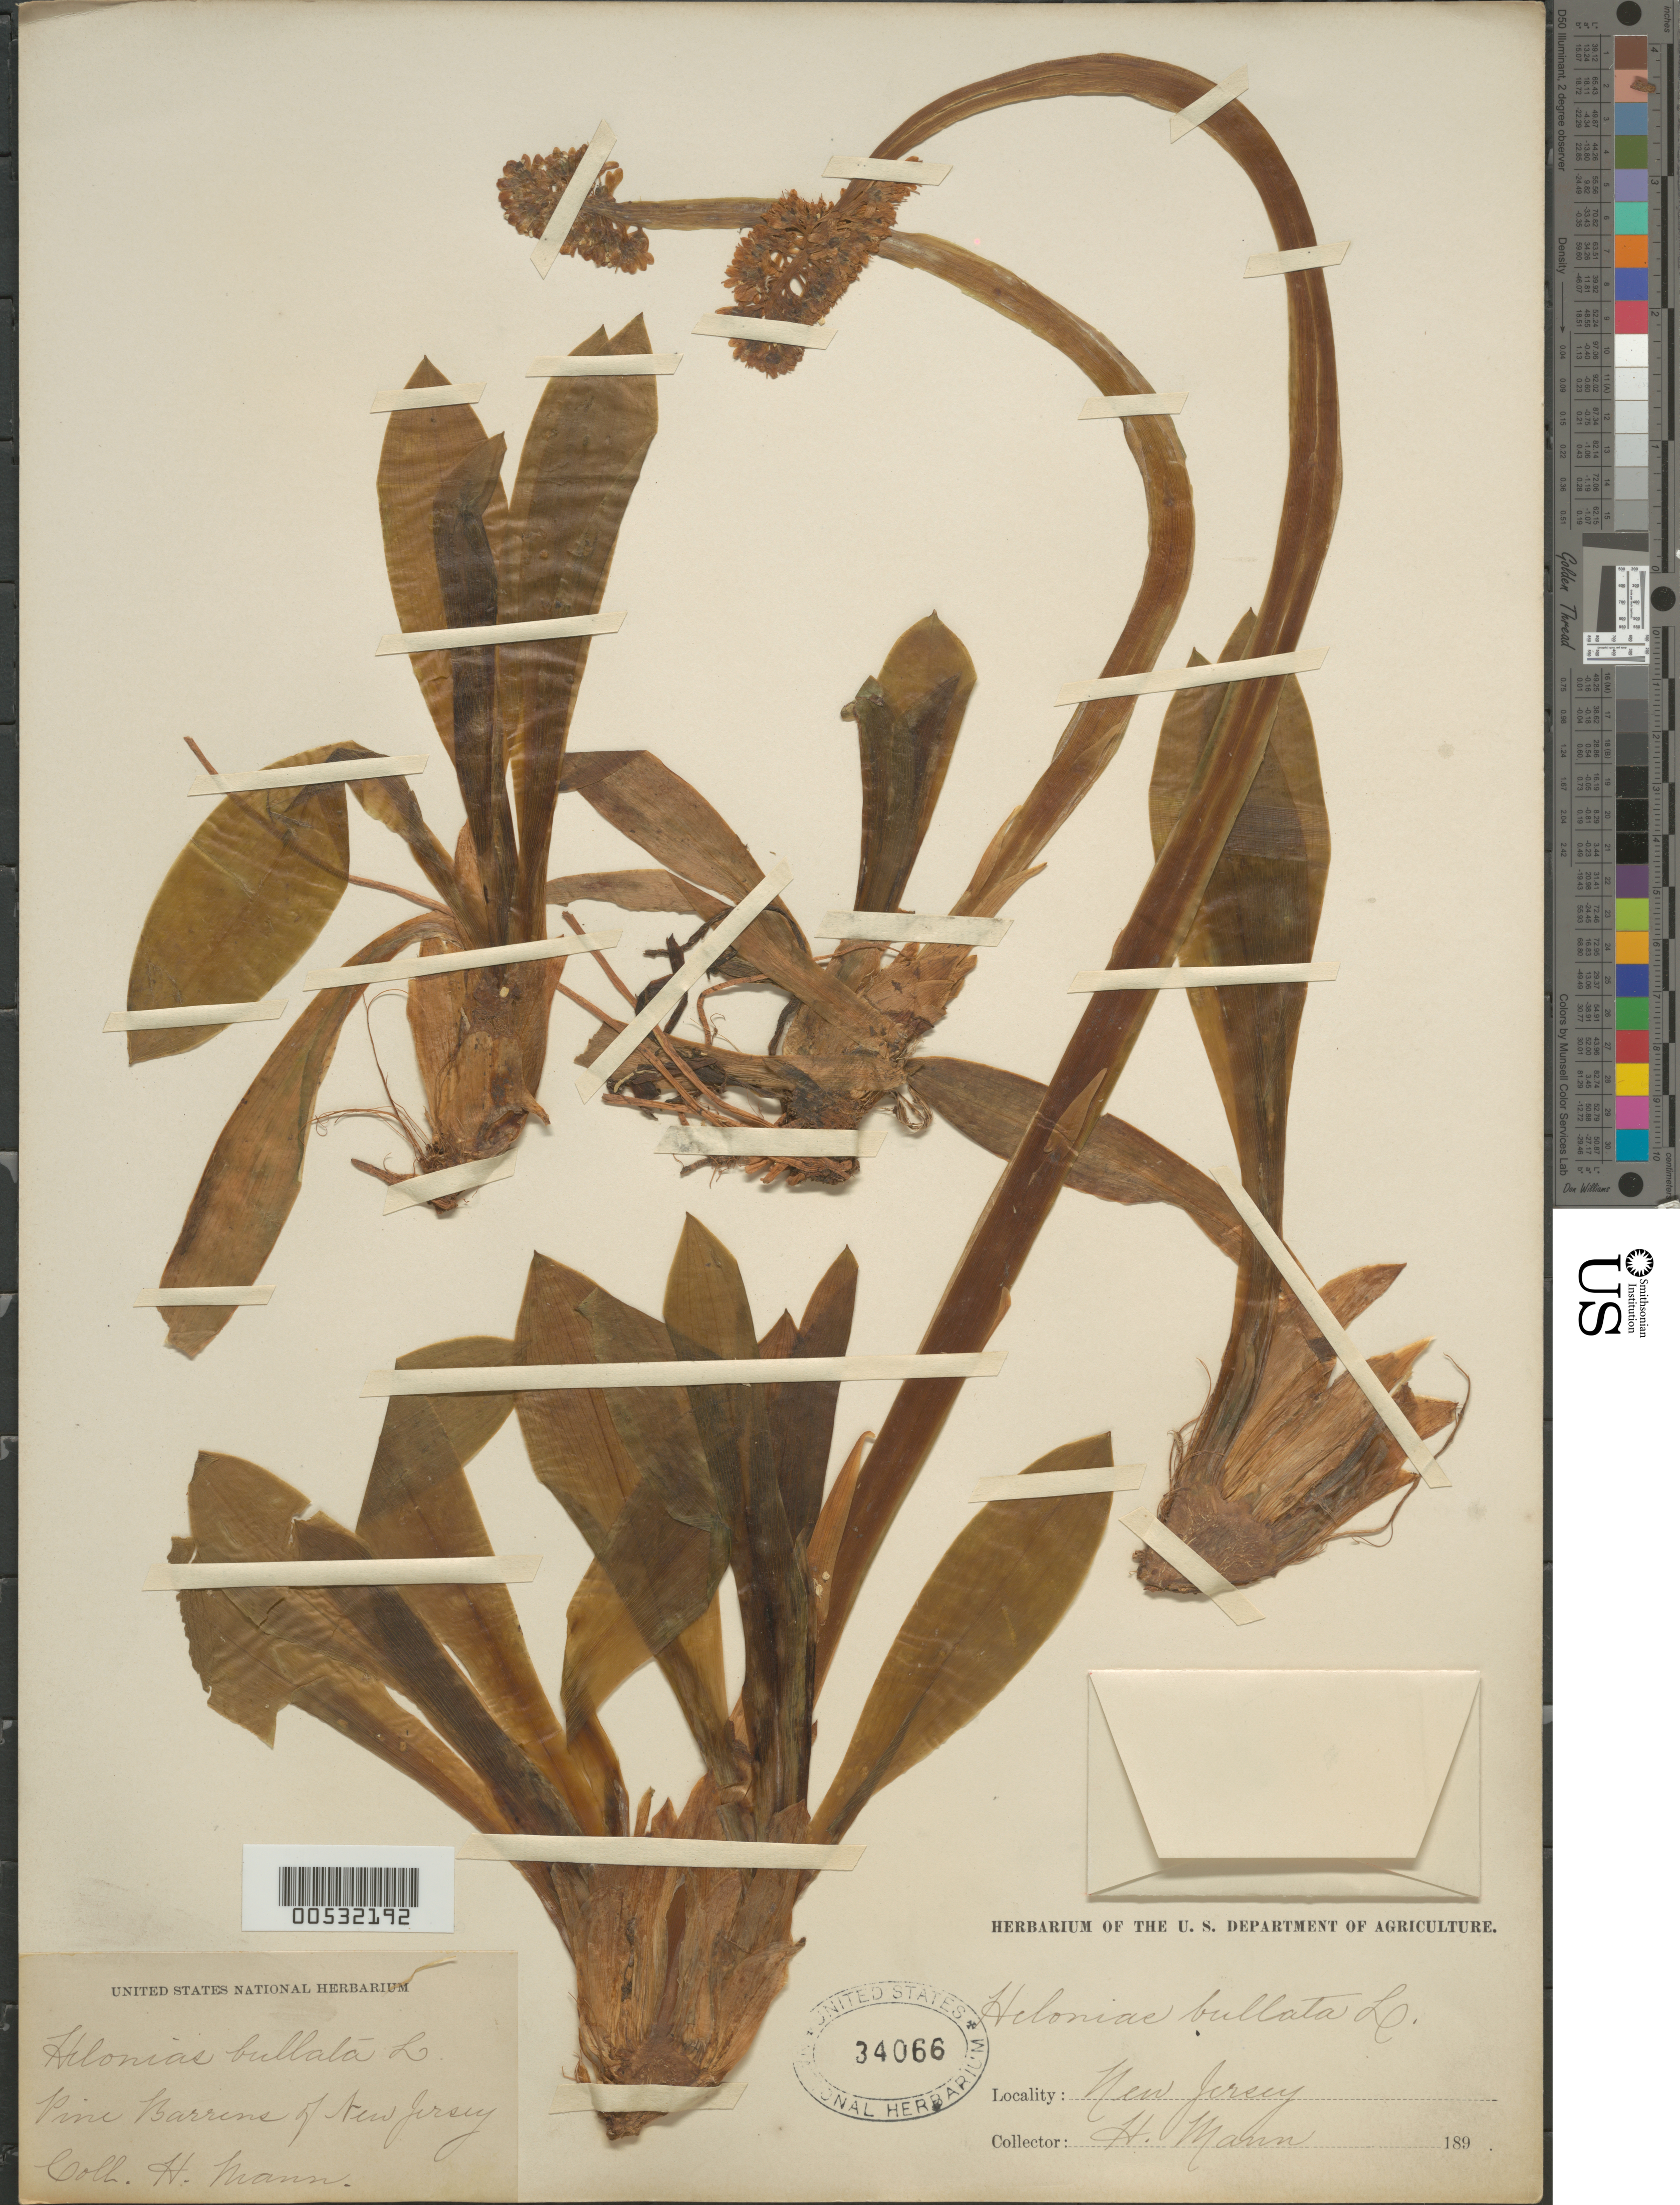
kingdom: Plantae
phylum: Tracheophyta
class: Liliopsida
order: Liliales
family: Melanthiaceae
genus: Helonias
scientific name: Helonias bullata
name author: L.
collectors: H. Mann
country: United States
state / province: New Jersey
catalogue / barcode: US 34066